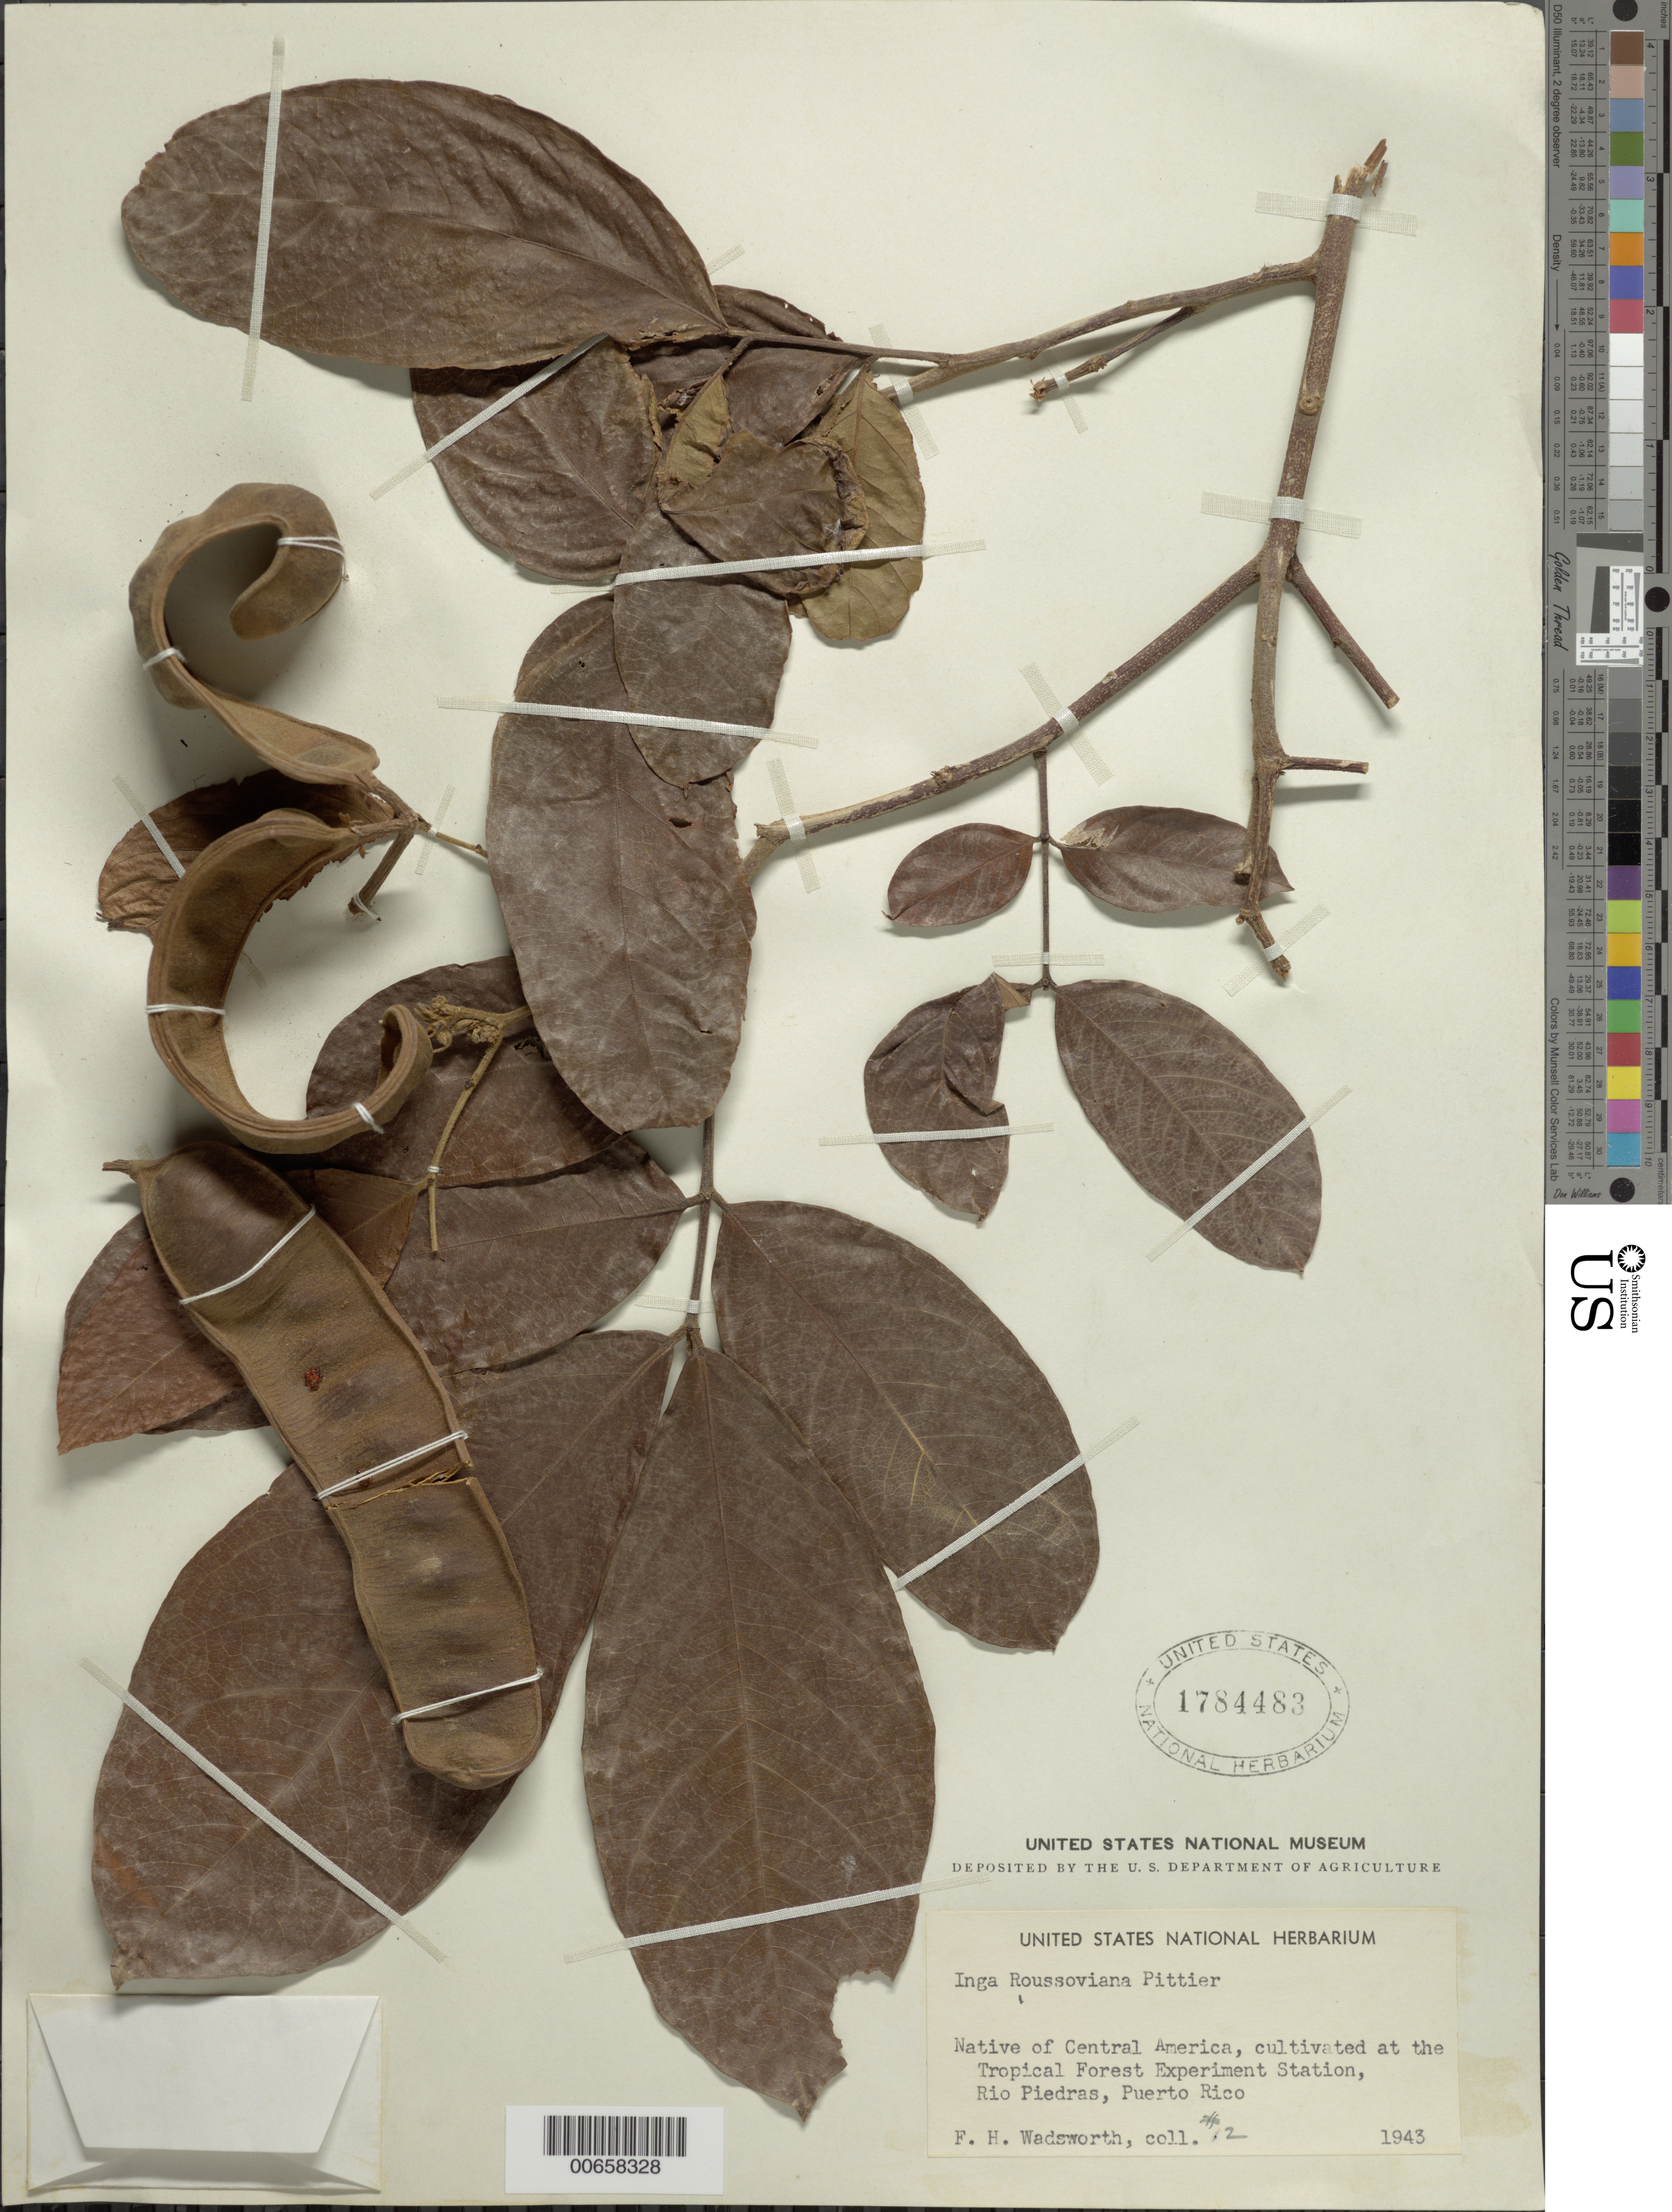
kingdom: Plantae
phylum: Tracheophyta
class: Magnoliopsida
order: Fabales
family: Fabaceae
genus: Inga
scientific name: Inga quaternata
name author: Poepp. & Endl.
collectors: F. Wadsworth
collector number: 2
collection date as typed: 1943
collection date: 1943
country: Puerto Rico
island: Greater Antilles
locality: Tropical Forest Exp. Station, Rio Piedras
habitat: Tropical Forest Exp. Station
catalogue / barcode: US 1784483